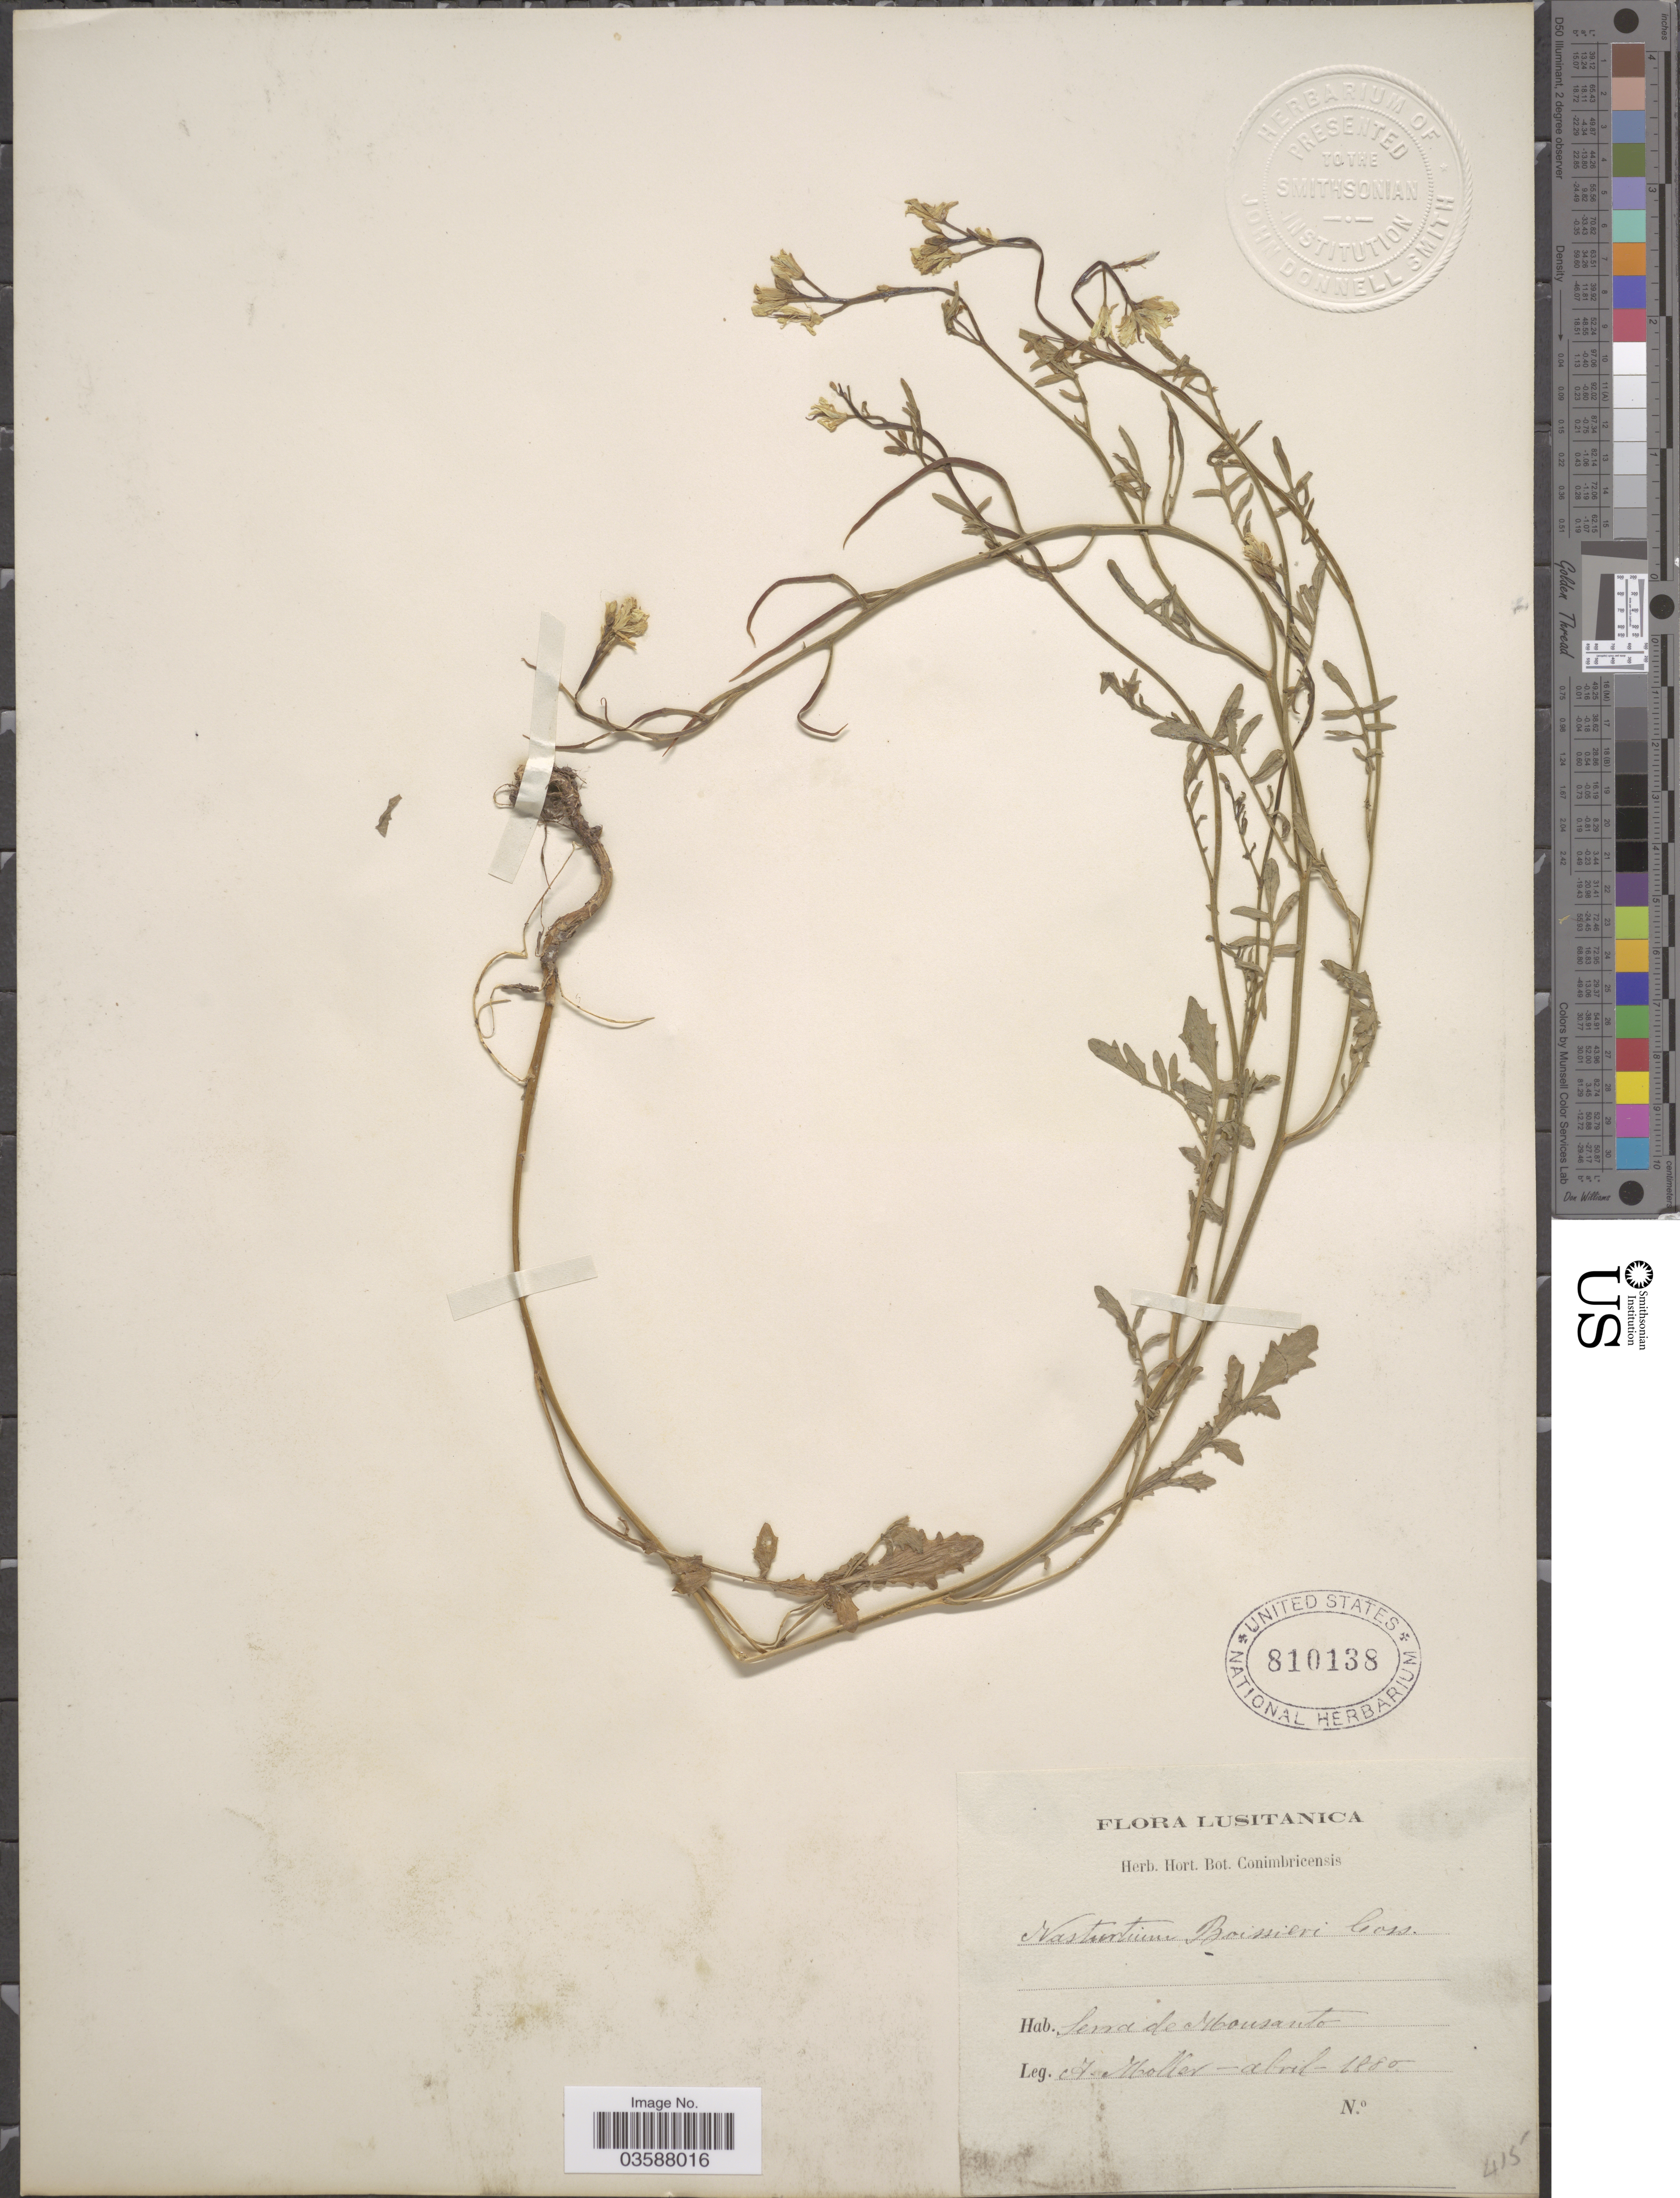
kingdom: Plantae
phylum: Tracheophyta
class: Magnoliopsida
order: Brassicales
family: Brassicaceae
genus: Sisymbrella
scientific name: Sisymbrella aspera subsp. aspera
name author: (L.) Spach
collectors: A. Moller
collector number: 415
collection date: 1880-04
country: Portugal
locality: Lusitanica. Serra de Monsanto.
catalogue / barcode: US 810138